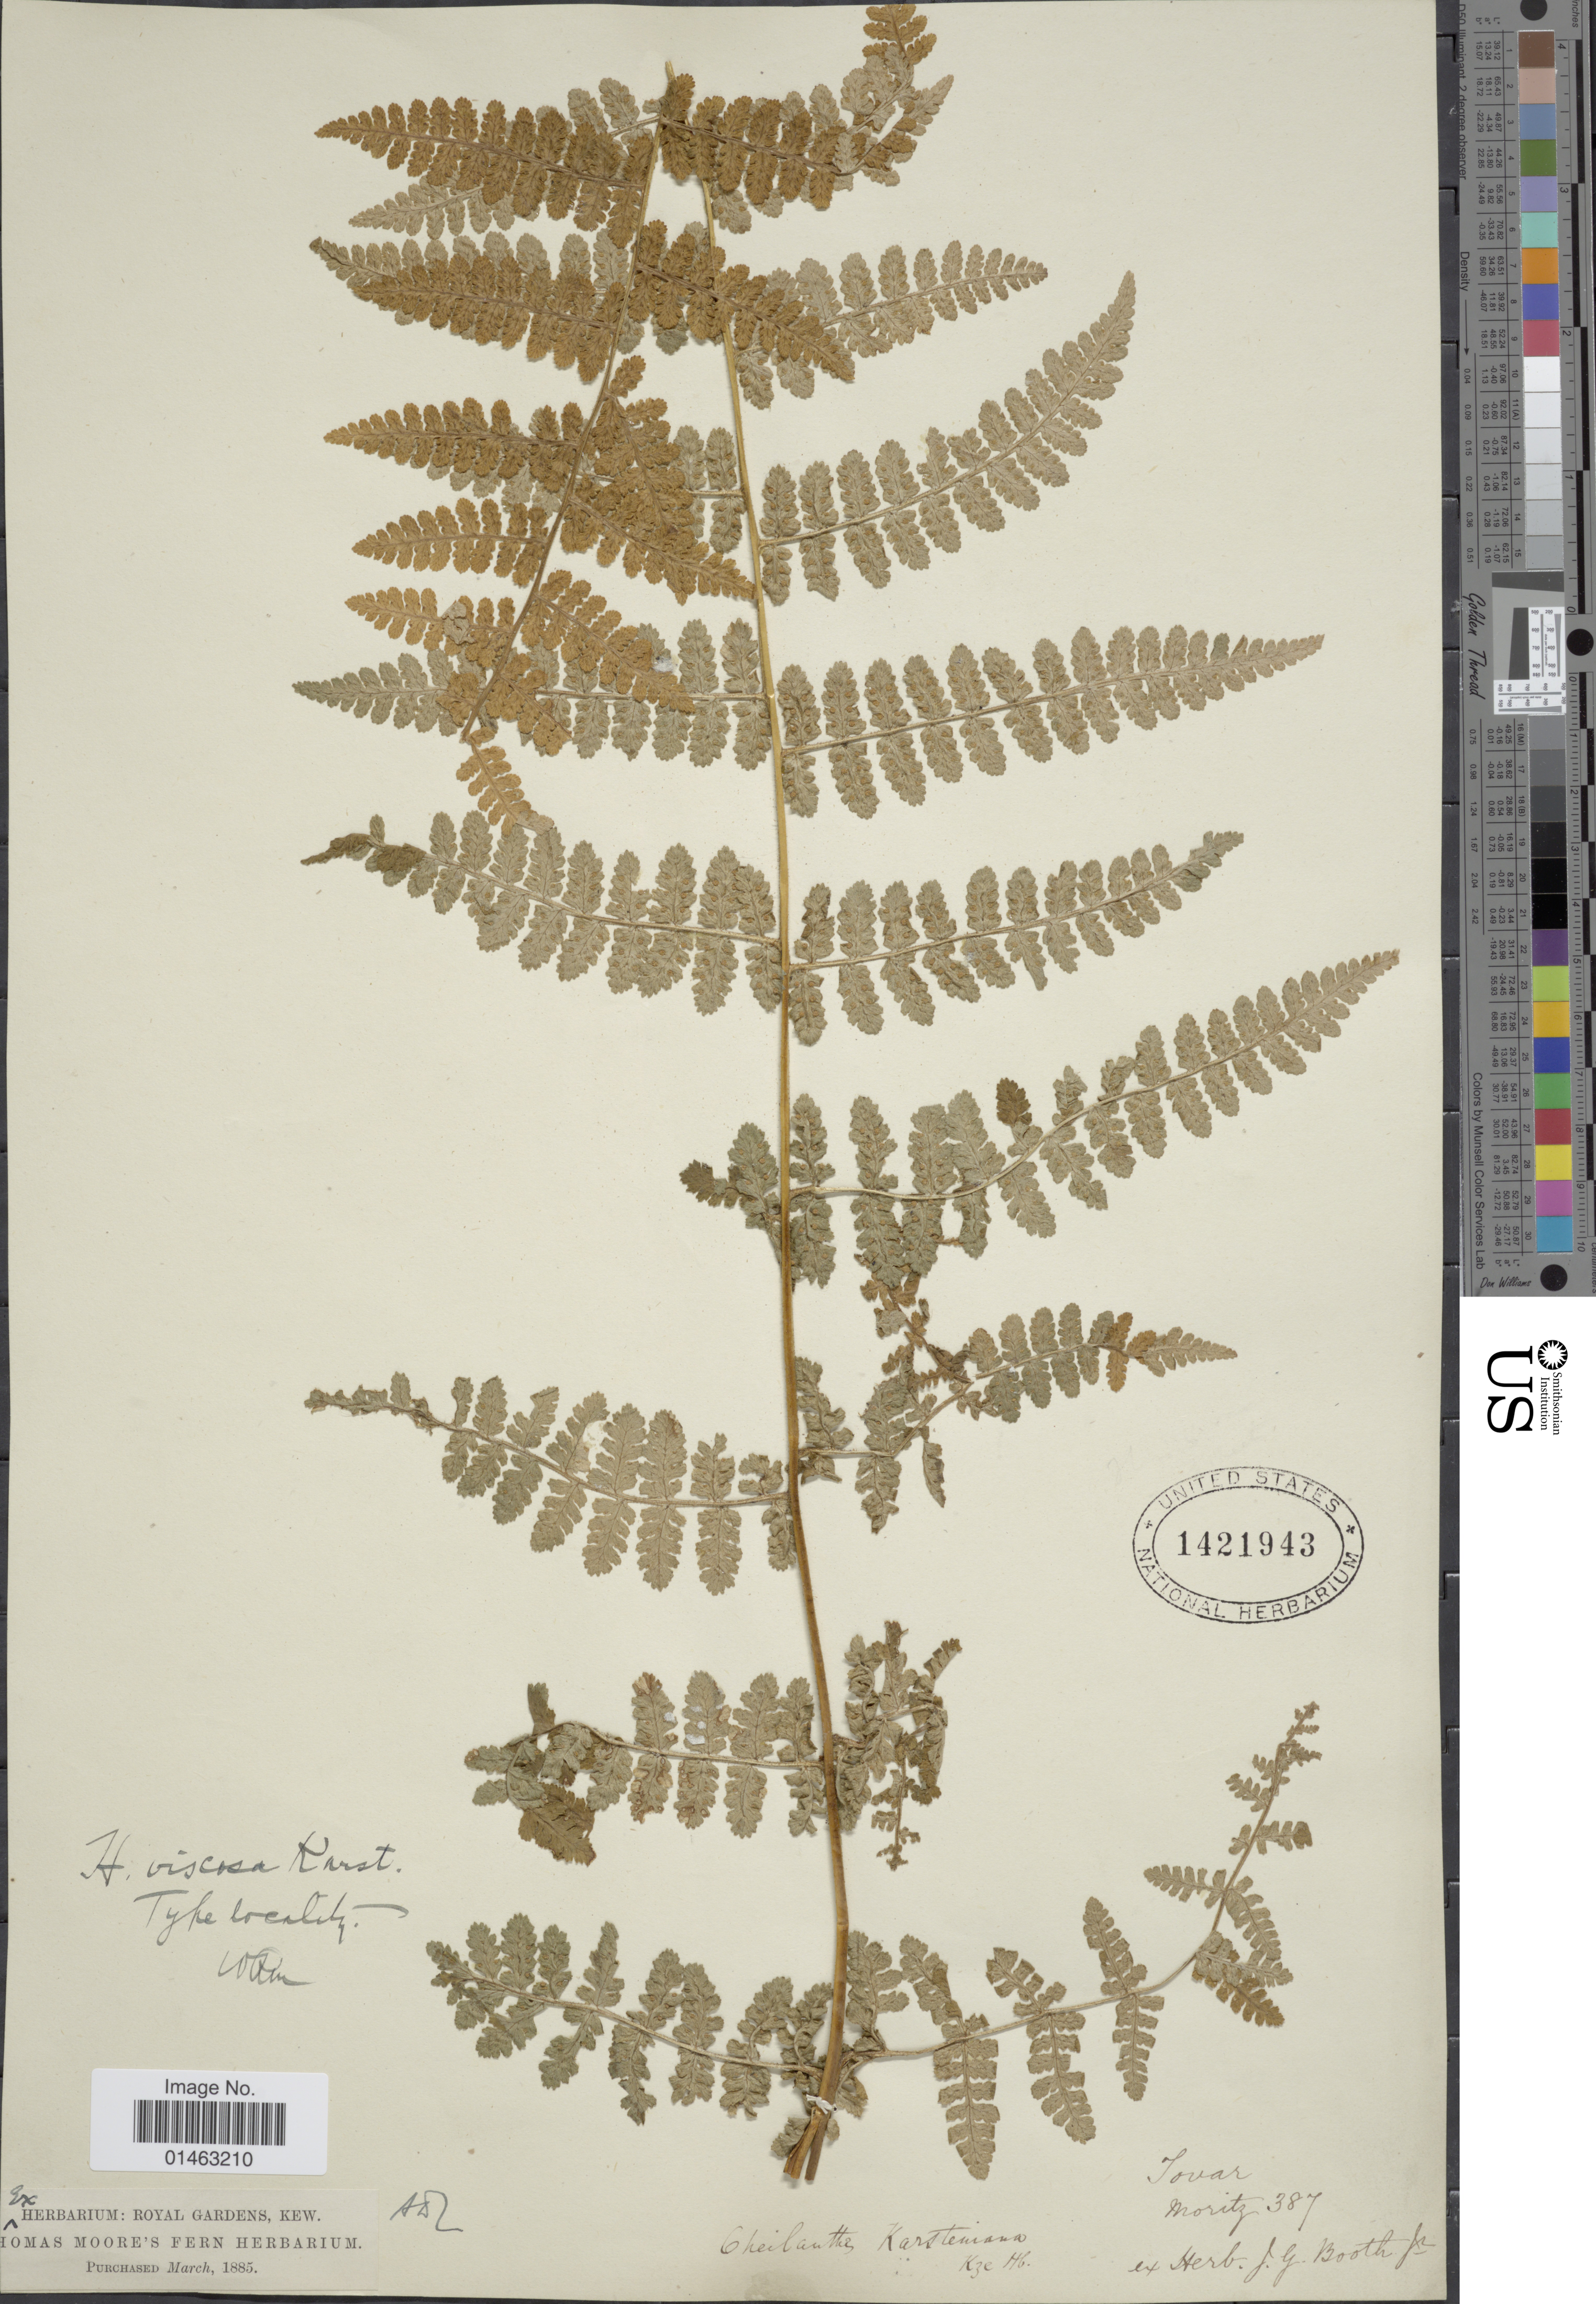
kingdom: Plantae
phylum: Tracheophyta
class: Polypodiopsida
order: Polypodiales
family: Dennstaedtiaceae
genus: Hypolepis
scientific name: Hypolepis viscosa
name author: H. Karst.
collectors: Moritz, --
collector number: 387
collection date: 1885-03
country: Venezuela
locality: Tovar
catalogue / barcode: US 1421943